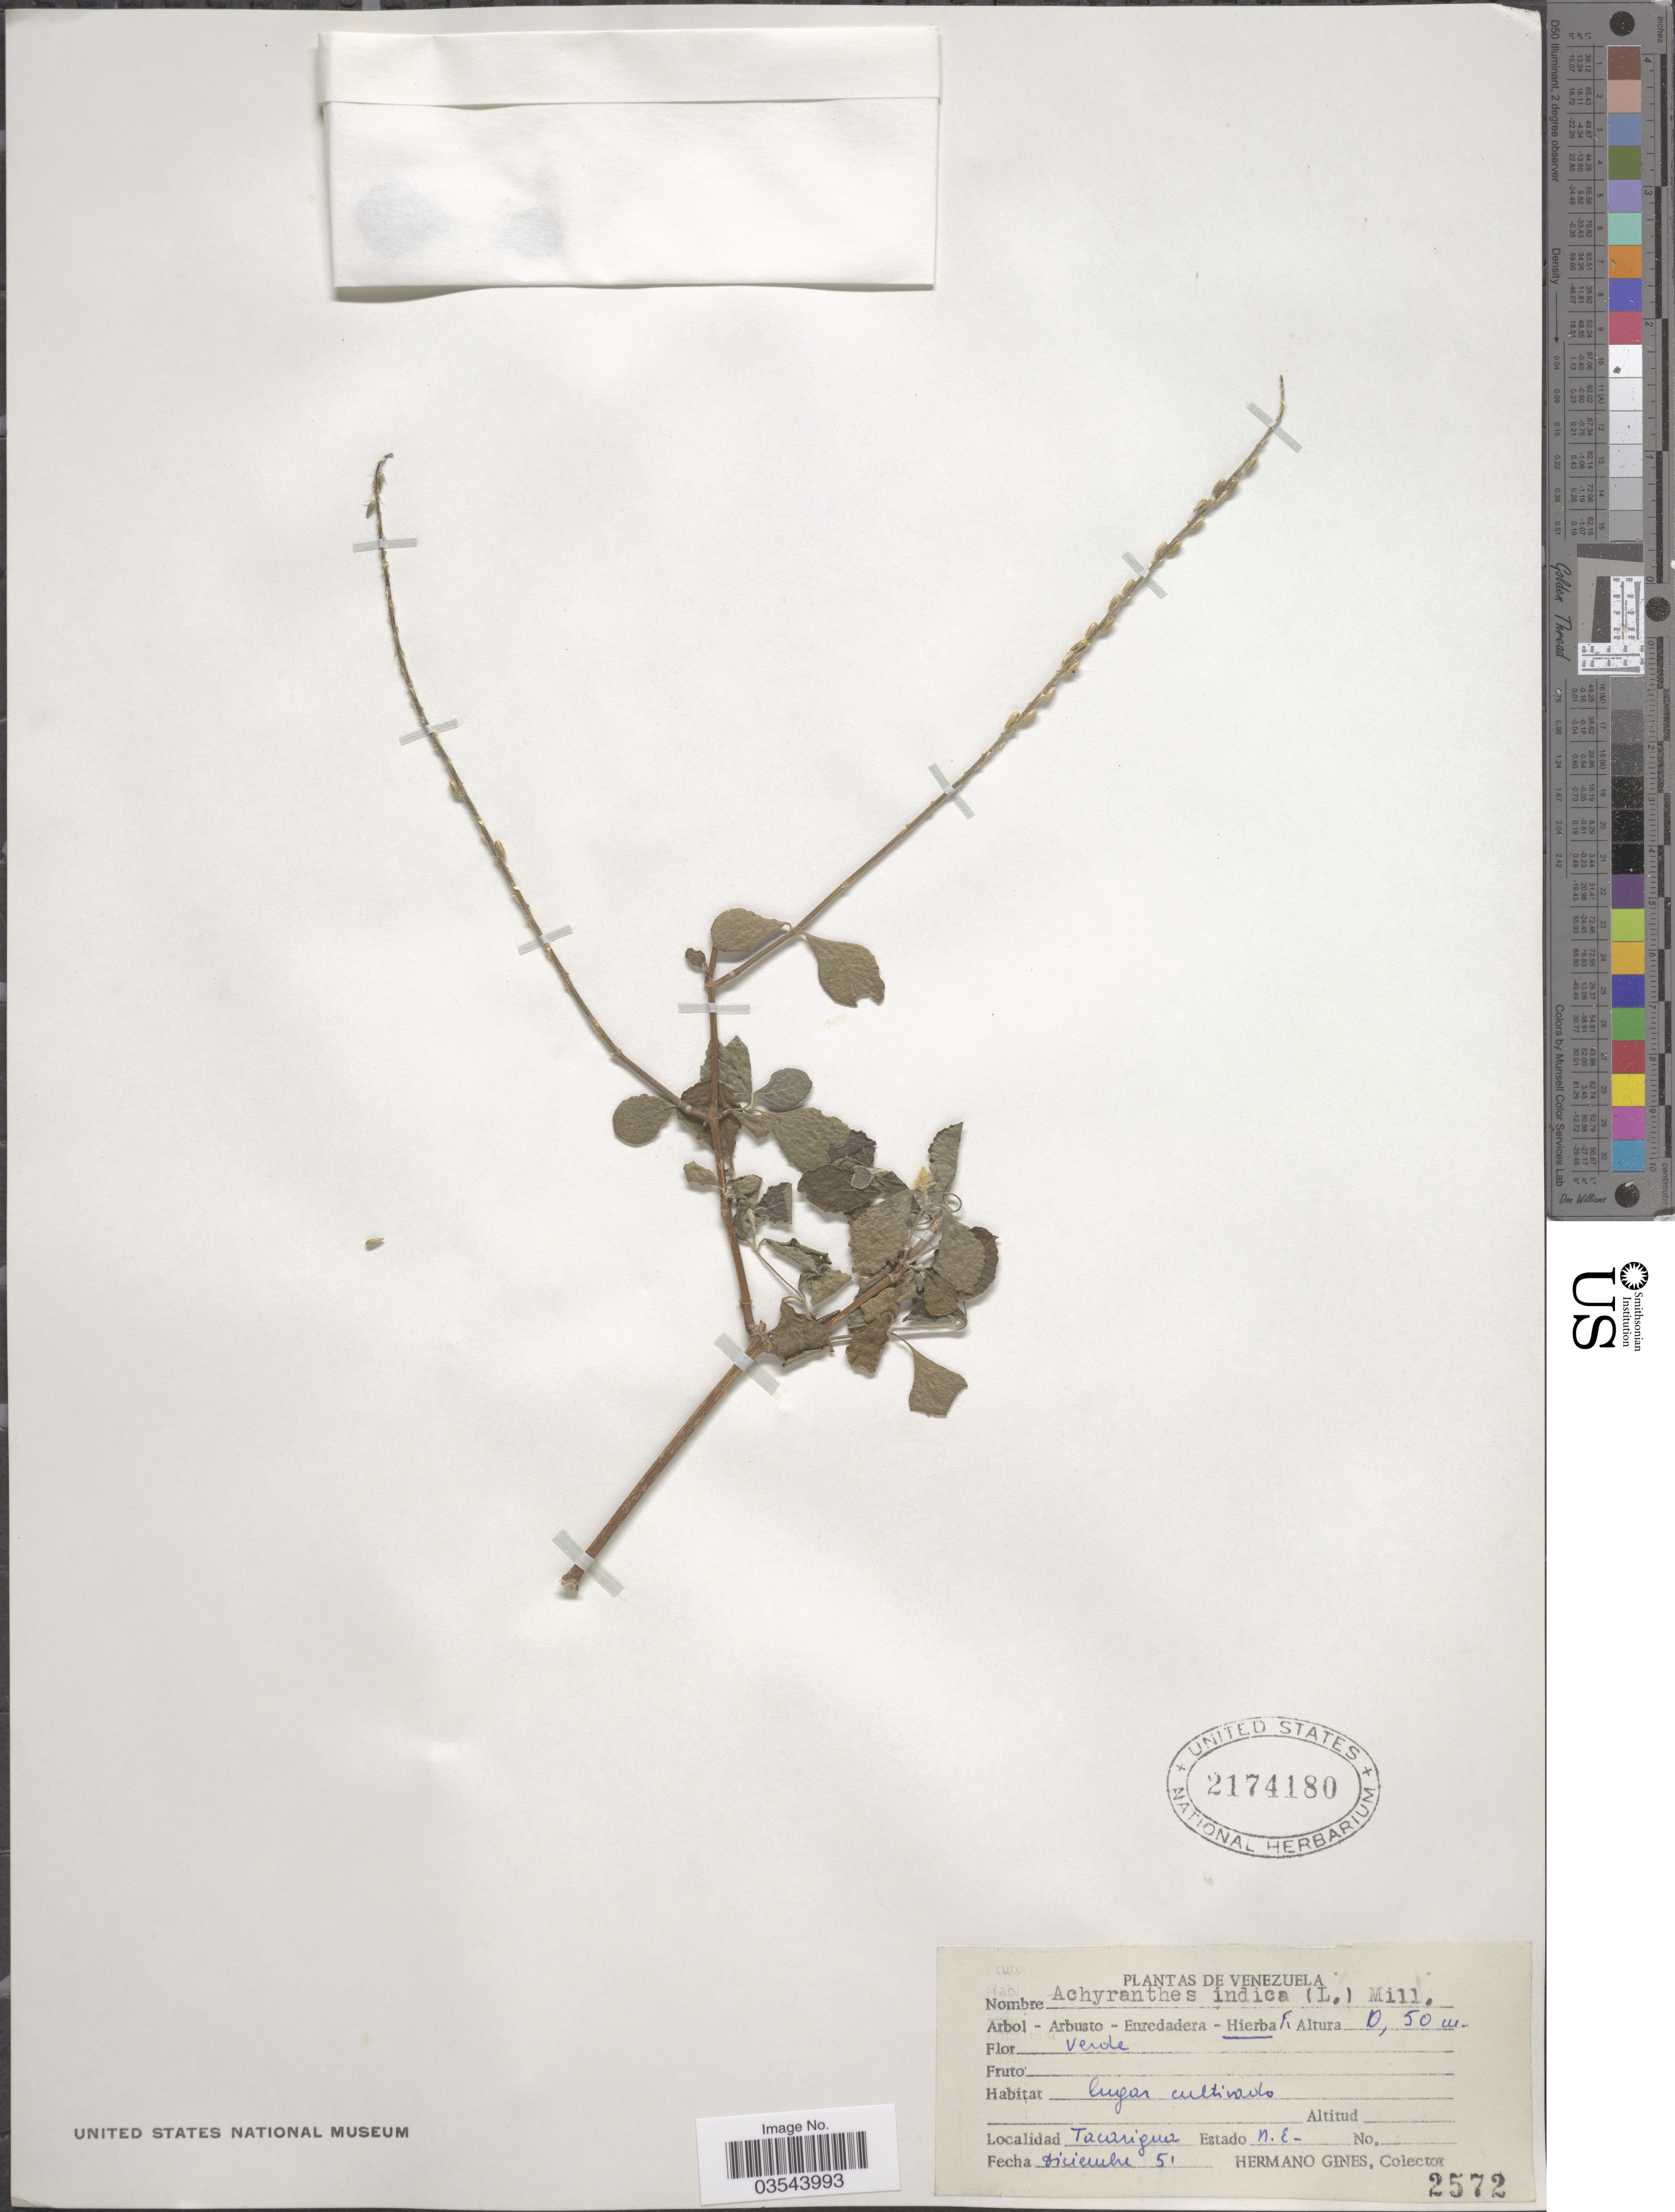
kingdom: Plantae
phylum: Tracheophyta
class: Magnoliopsida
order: Caryophyllales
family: Amaranthaceae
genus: Achyranthes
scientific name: Achyranthes indica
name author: (L.) Mill.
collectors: Bro. Gines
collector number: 2572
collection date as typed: Transcribed d/m/y: /12/51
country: Venezuela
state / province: Nueva Esparta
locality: Lugar cultivado. Tacarigua.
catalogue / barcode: US 2174180